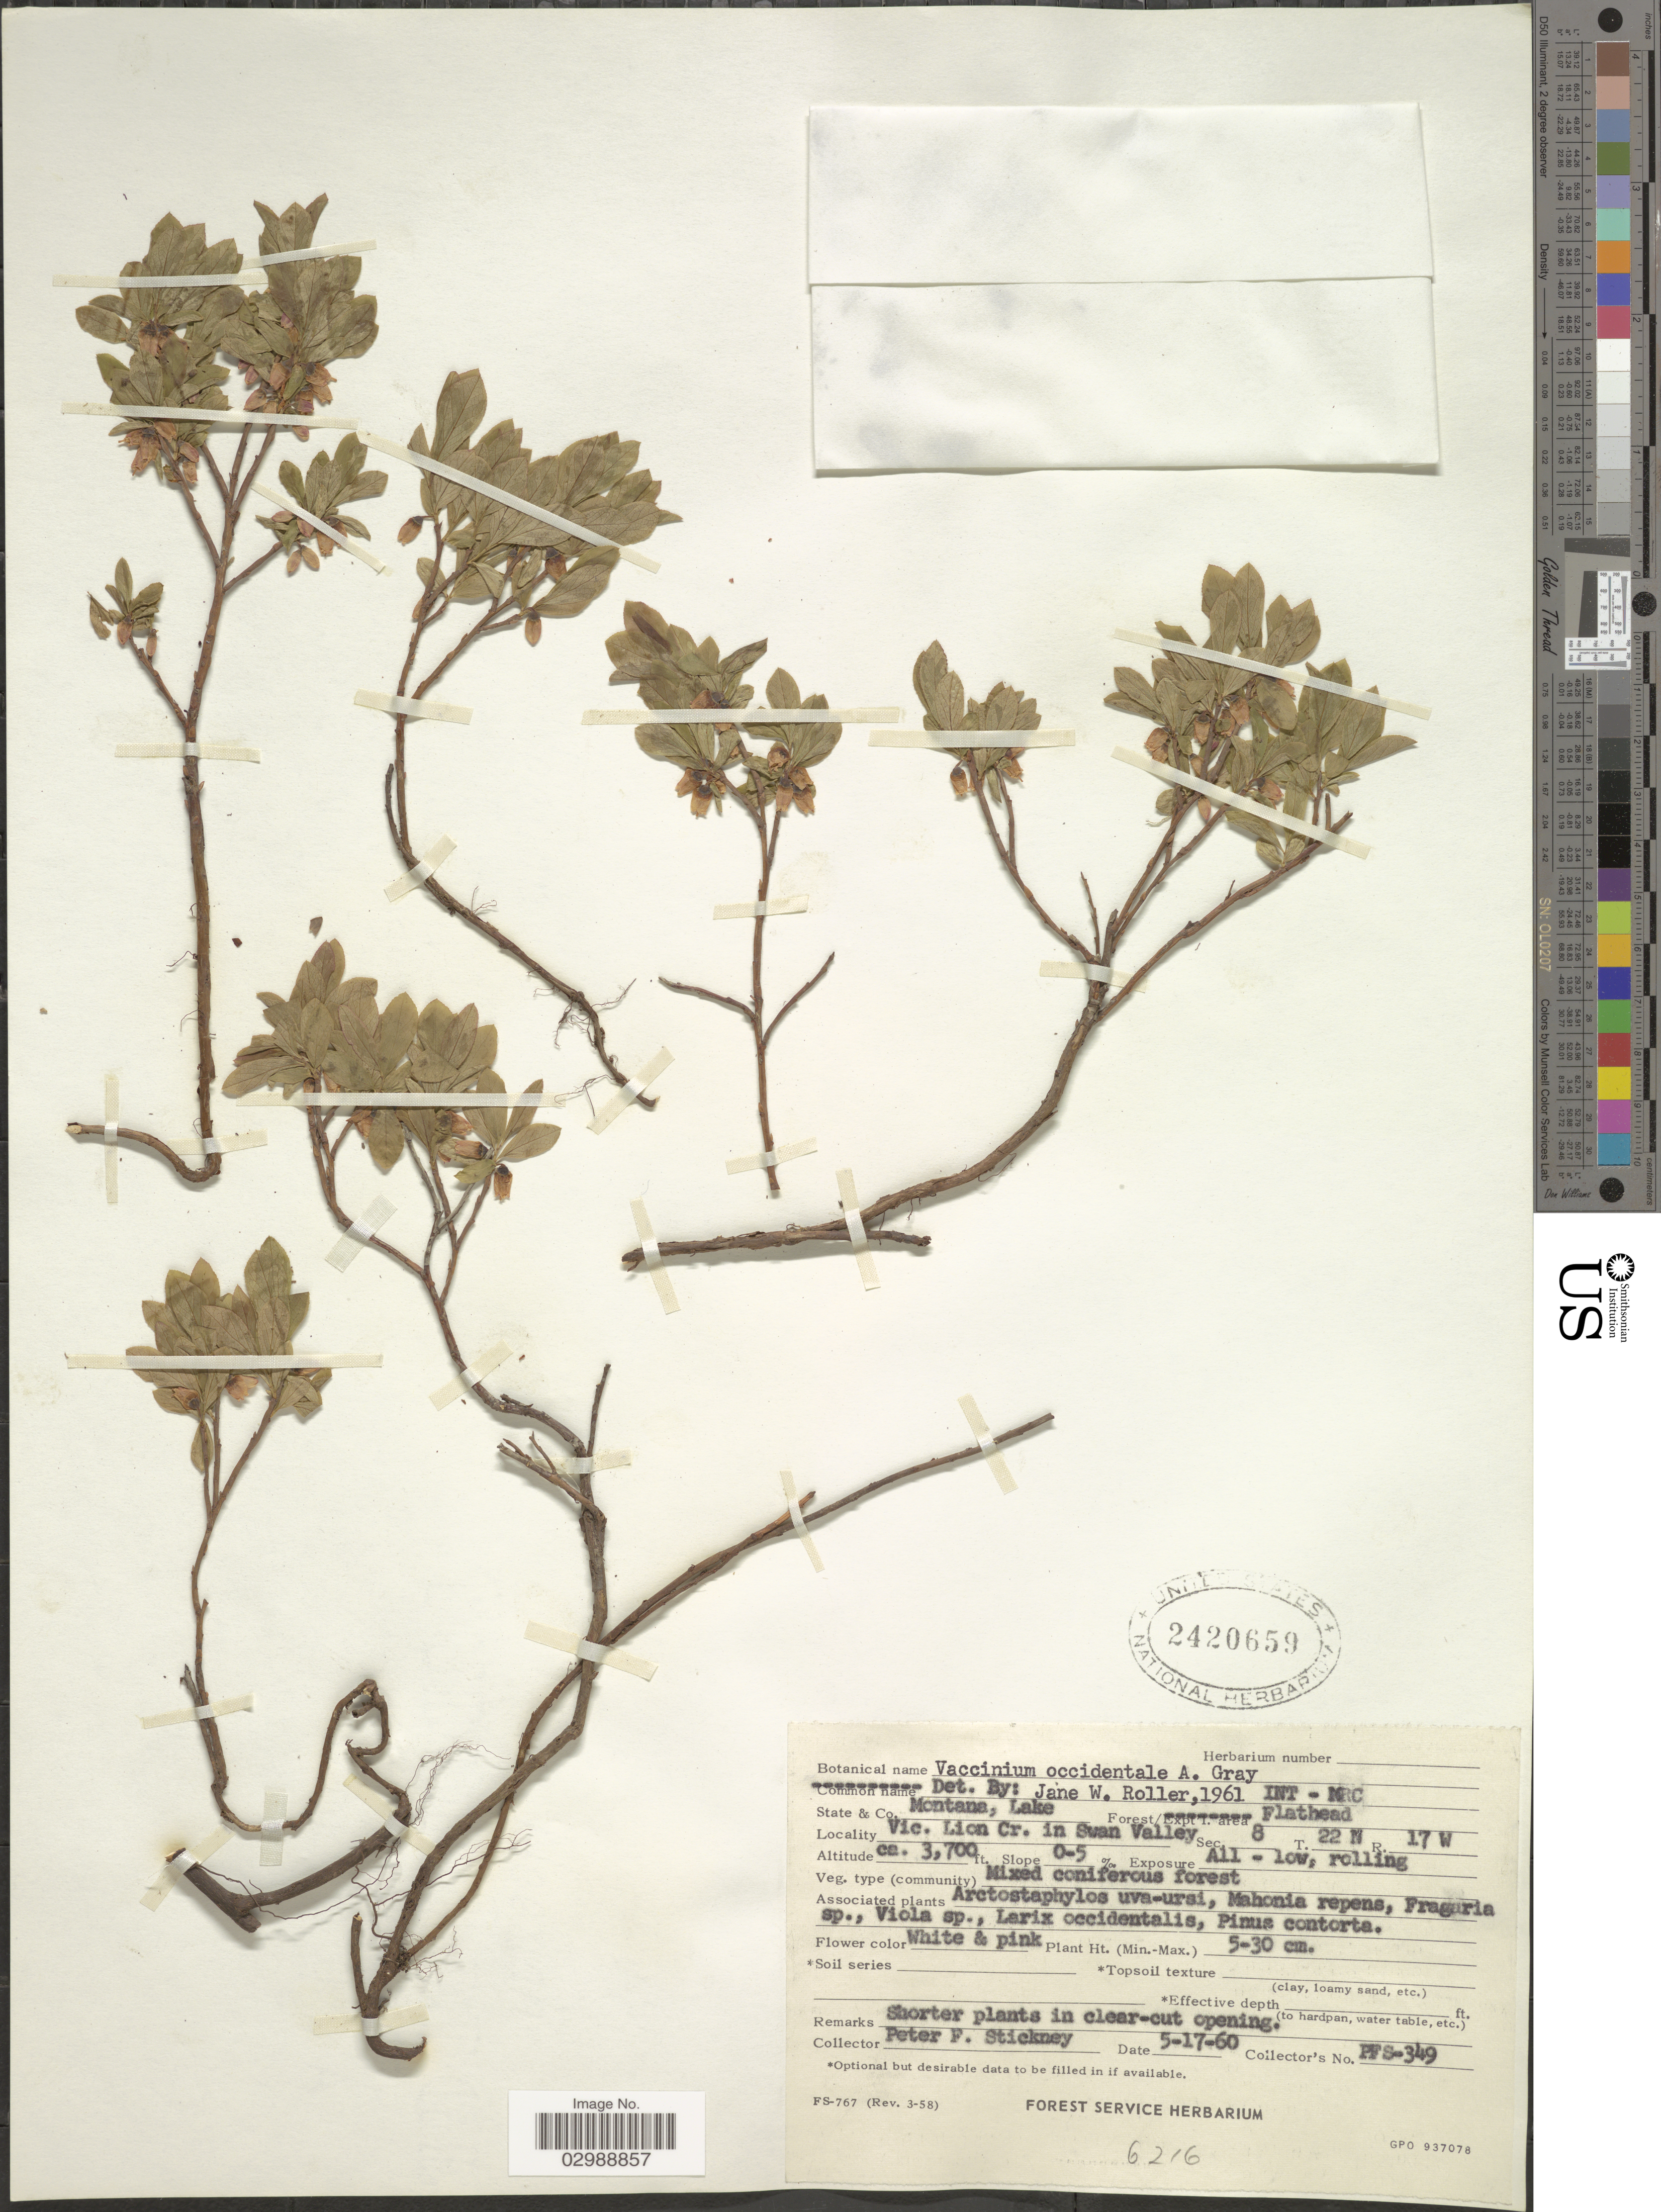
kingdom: Plantae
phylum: Tracheophyta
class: Magnoliopsida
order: Ericales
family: Ericaceae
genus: Vaccinium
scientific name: Vaccinium occidentale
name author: A. Gray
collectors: P. Stickney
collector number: PFS-349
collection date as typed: Transcribed d/m/y: 17/5/60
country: United States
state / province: Montana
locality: Lake Co. Forest Flathead. Vic. Lion Cr. in Swan Valley. Sec. 8 T. 22 N R. 17 W.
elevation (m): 1128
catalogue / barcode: US 2420659